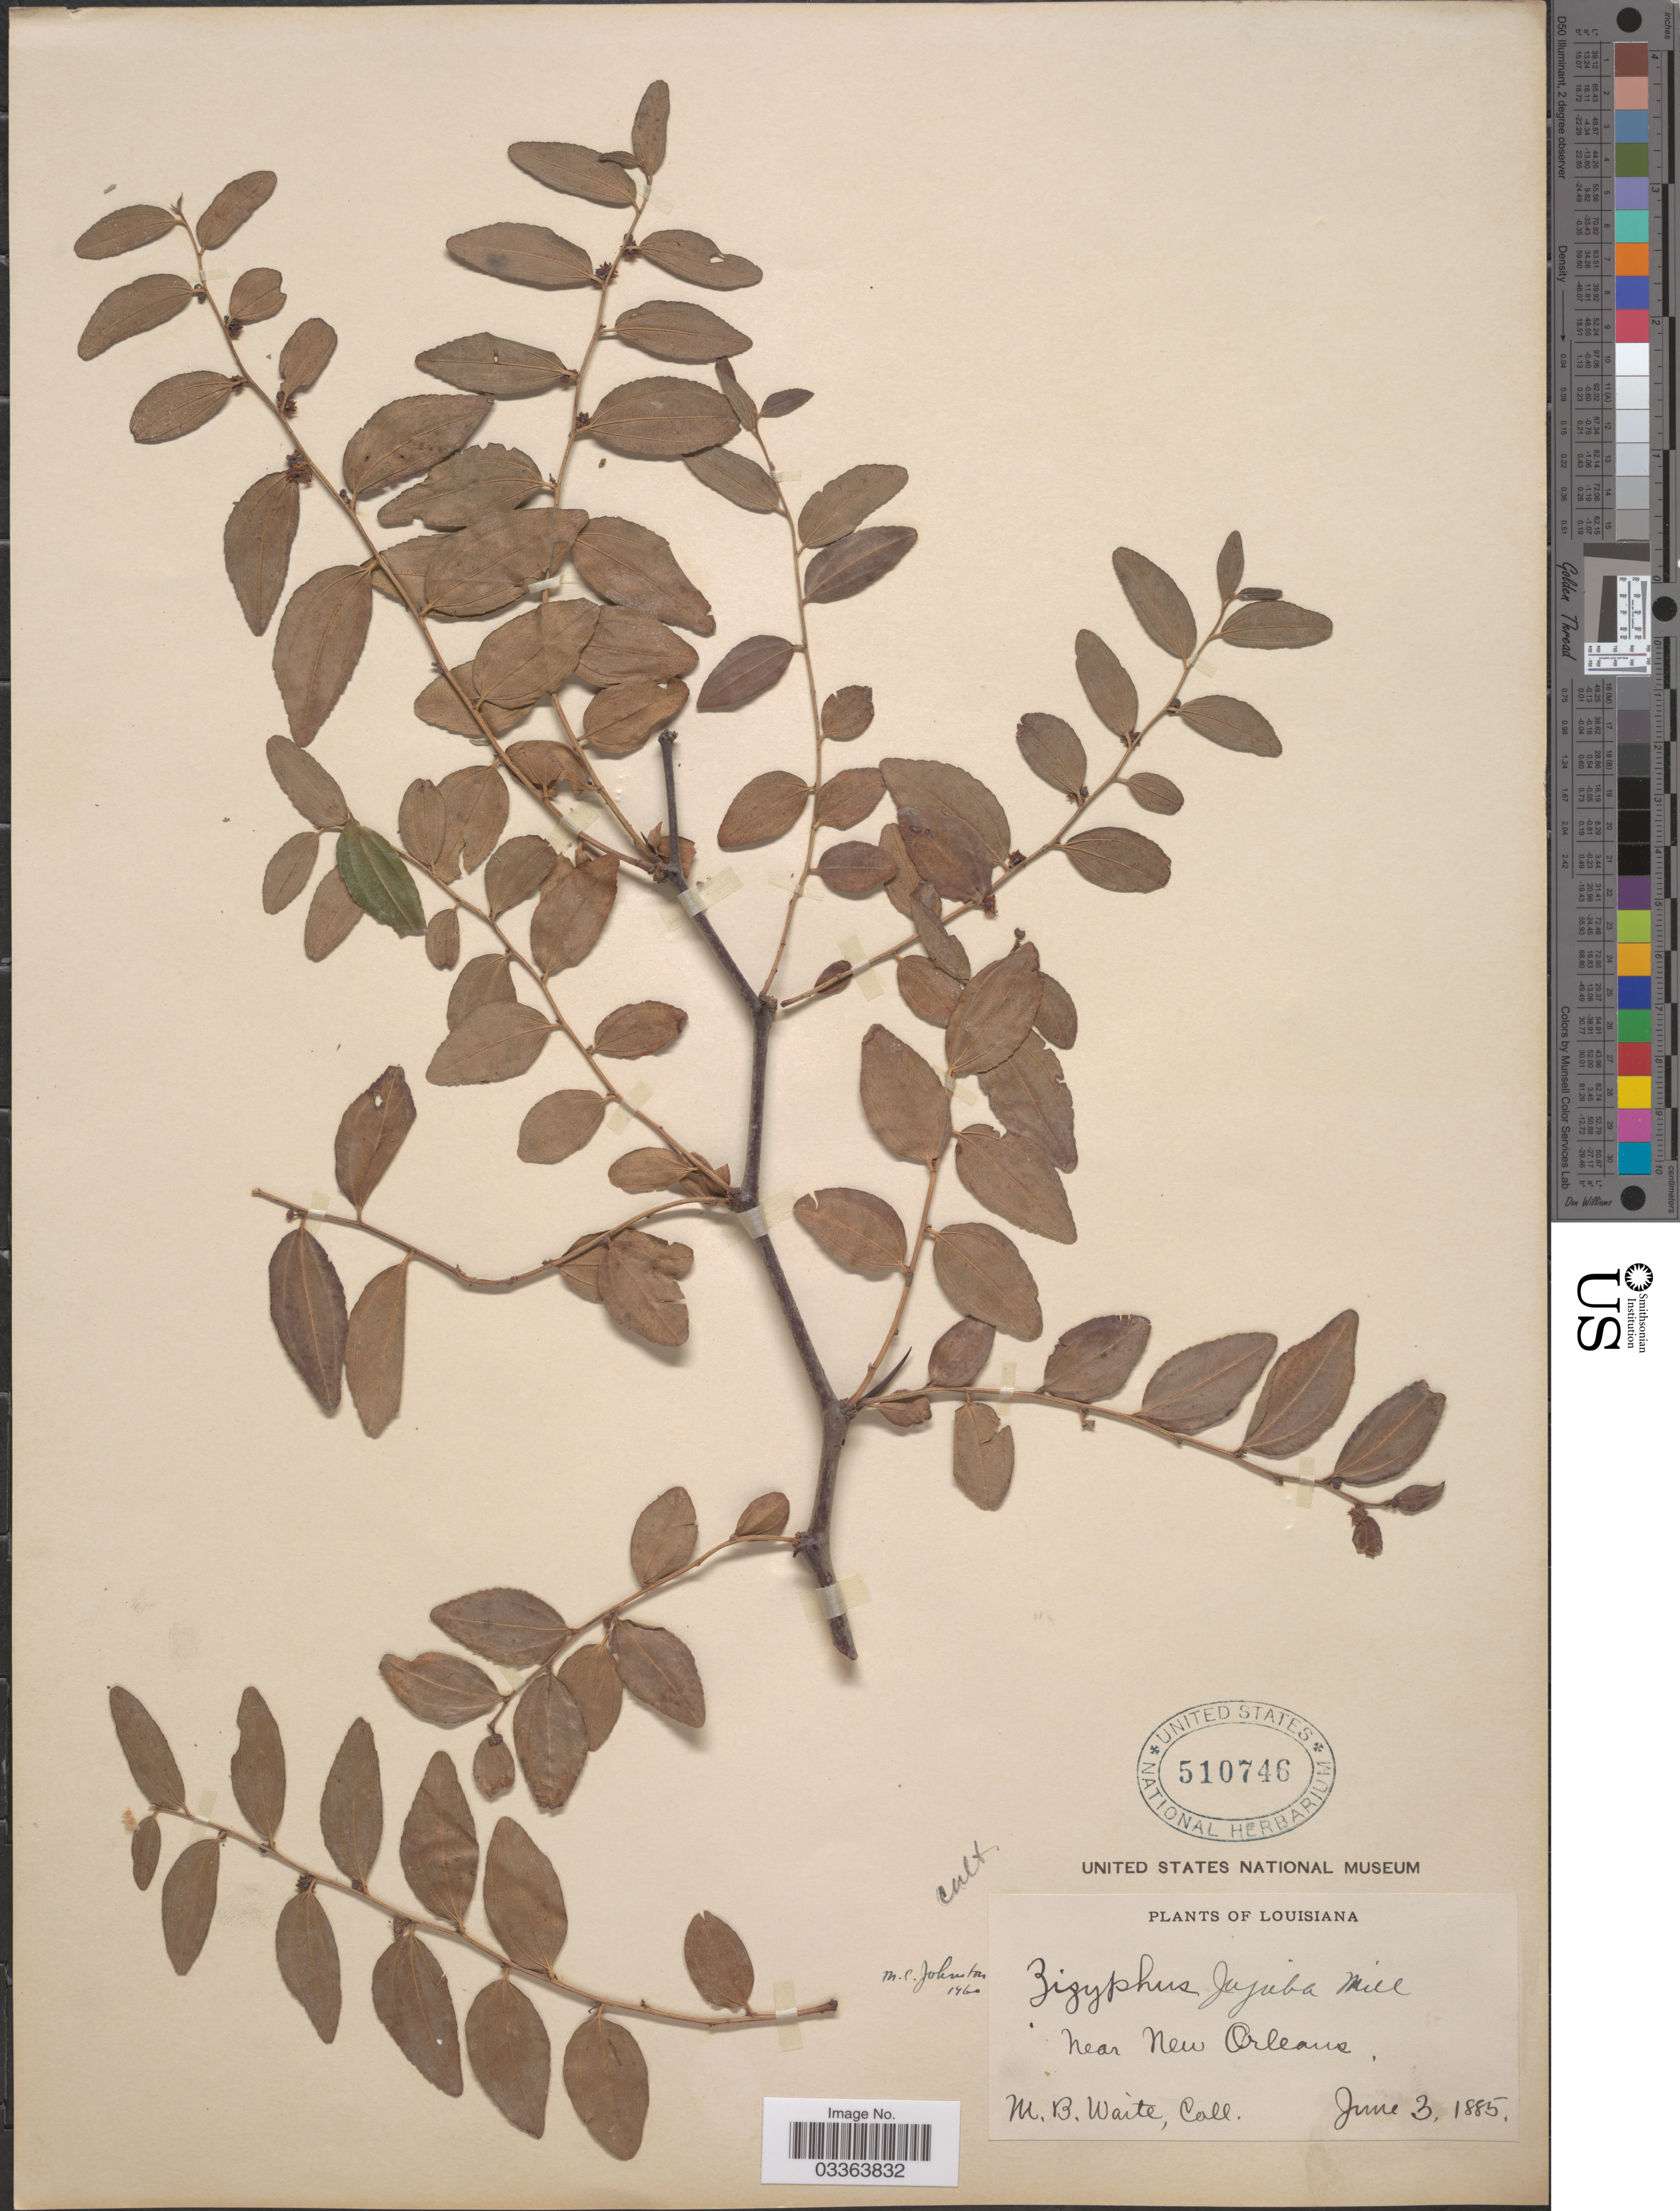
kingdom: Plantae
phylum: Tracheophyta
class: Magnoliopsida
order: Rosales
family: Rhamnaceae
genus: Ziziphus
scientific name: Ziziphus jujuba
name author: Mill.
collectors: M. B. Waite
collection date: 1885-06-03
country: United States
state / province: Louisiana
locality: Near New Orleans.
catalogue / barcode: US 510746